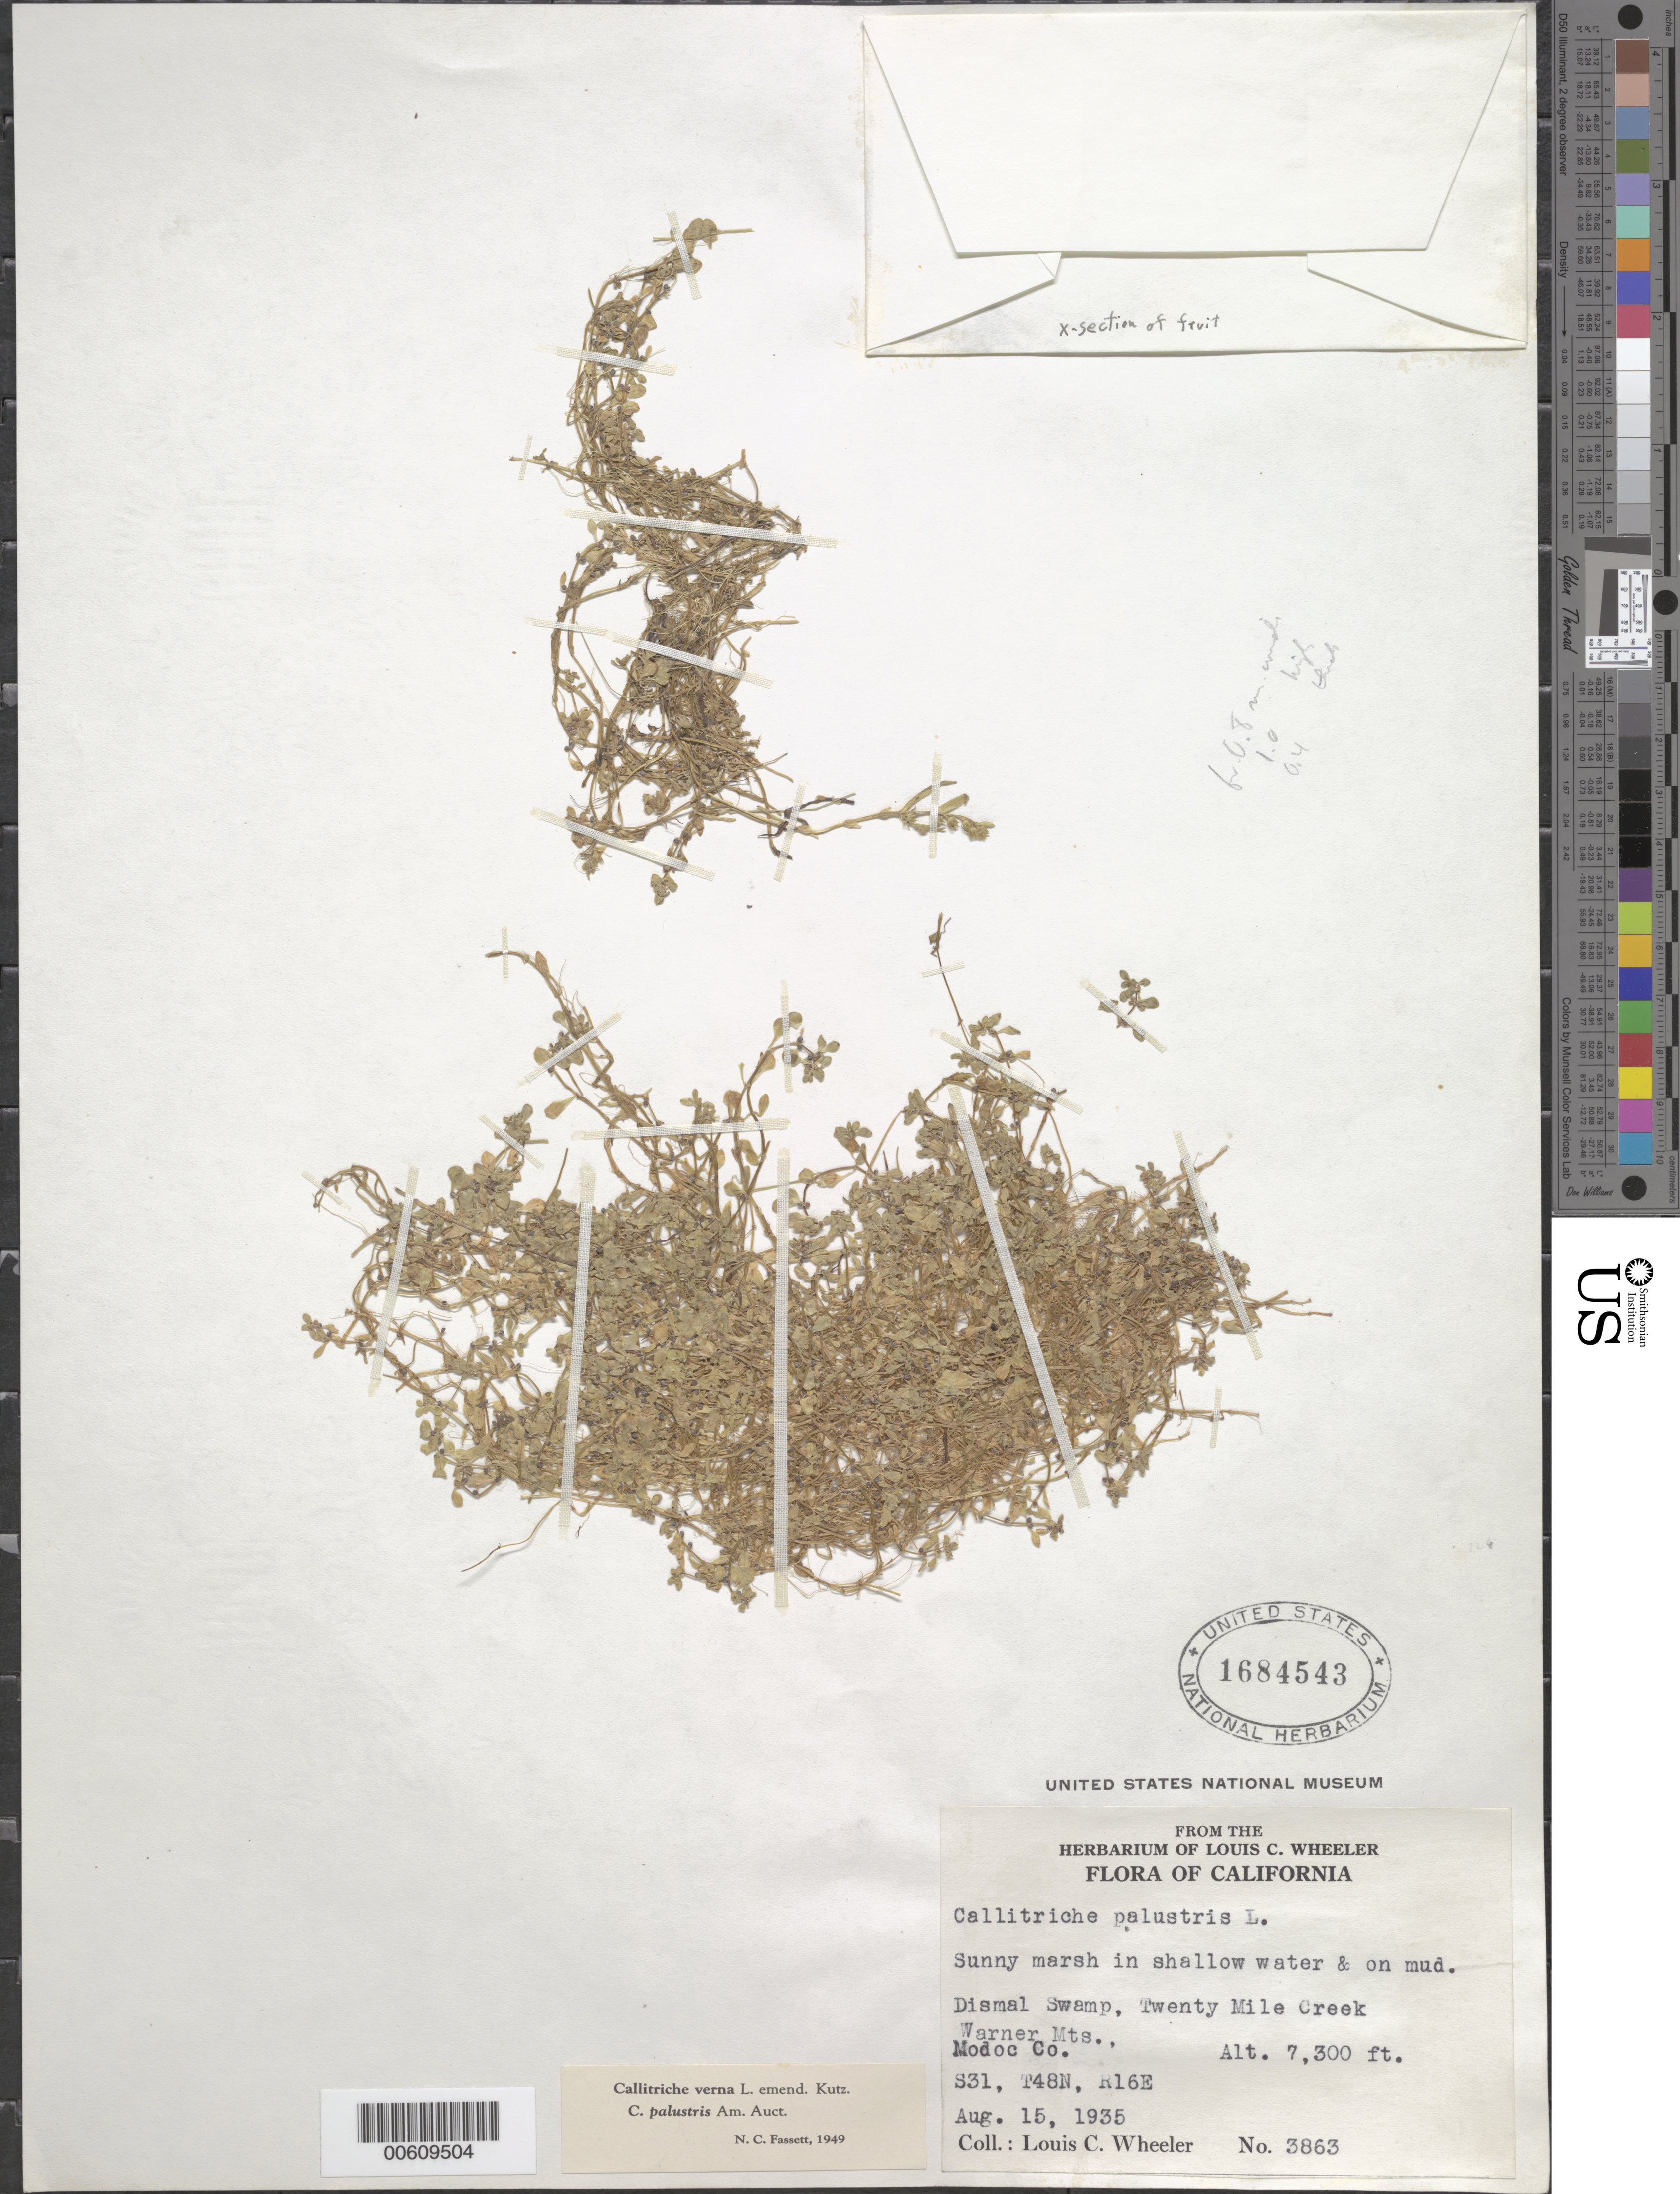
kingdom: Plantae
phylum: Tracheophyta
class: Magnoliopsida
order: Lamiales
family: Plantaginaceae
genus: Callitriche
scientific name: Callitriche verna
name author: L.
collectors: L. C. Wheeler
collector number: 3863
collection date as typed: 15 Aug 1935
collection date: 1935-08-15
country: United States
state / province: California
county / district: Modoc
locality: Dismal Swamp, Twenty Mile Creek, Warner Mts.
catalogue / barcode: US 1684543